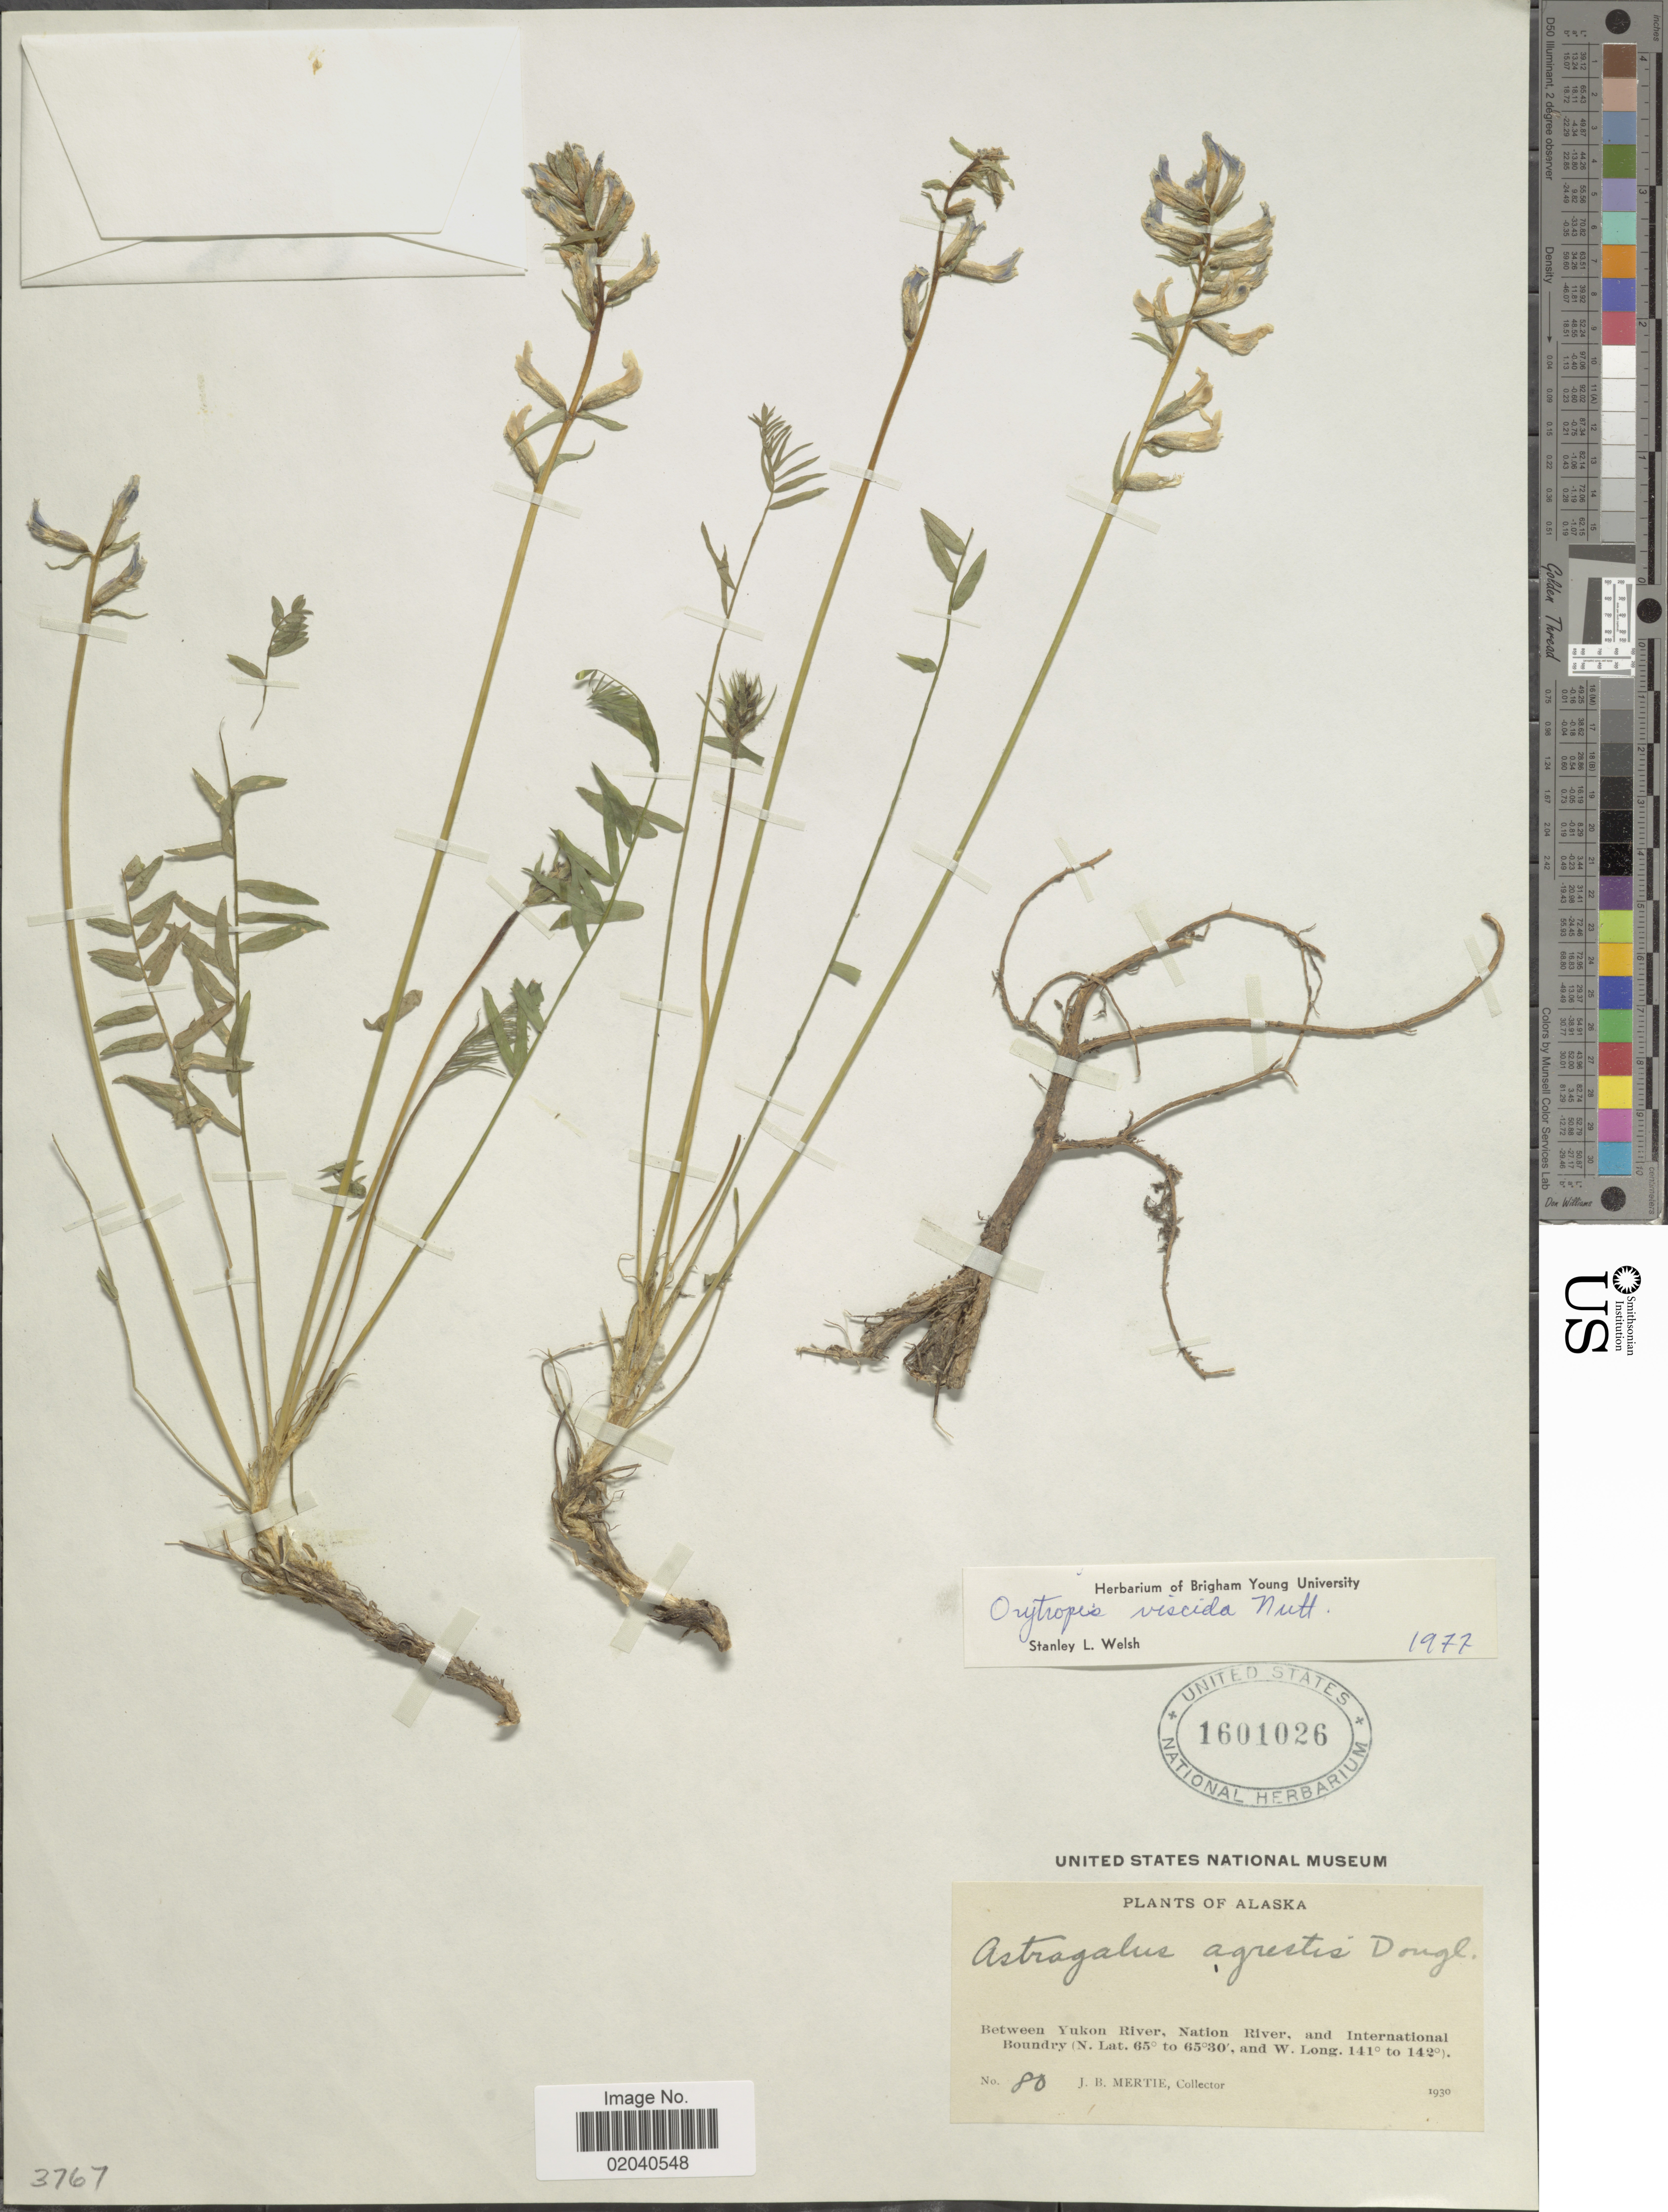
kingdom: Plantae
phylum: Tracheophyta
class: Magnoliopsida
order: Fabales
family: Fabaceae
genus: Oxytropis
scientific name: Oxytropis viscida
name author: Nutt.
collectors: J. Mertie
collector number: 80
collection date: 1930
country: United States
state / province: Alaska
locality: Between Yukon River, Nation River, and International Boundary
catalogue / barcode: US 1601026